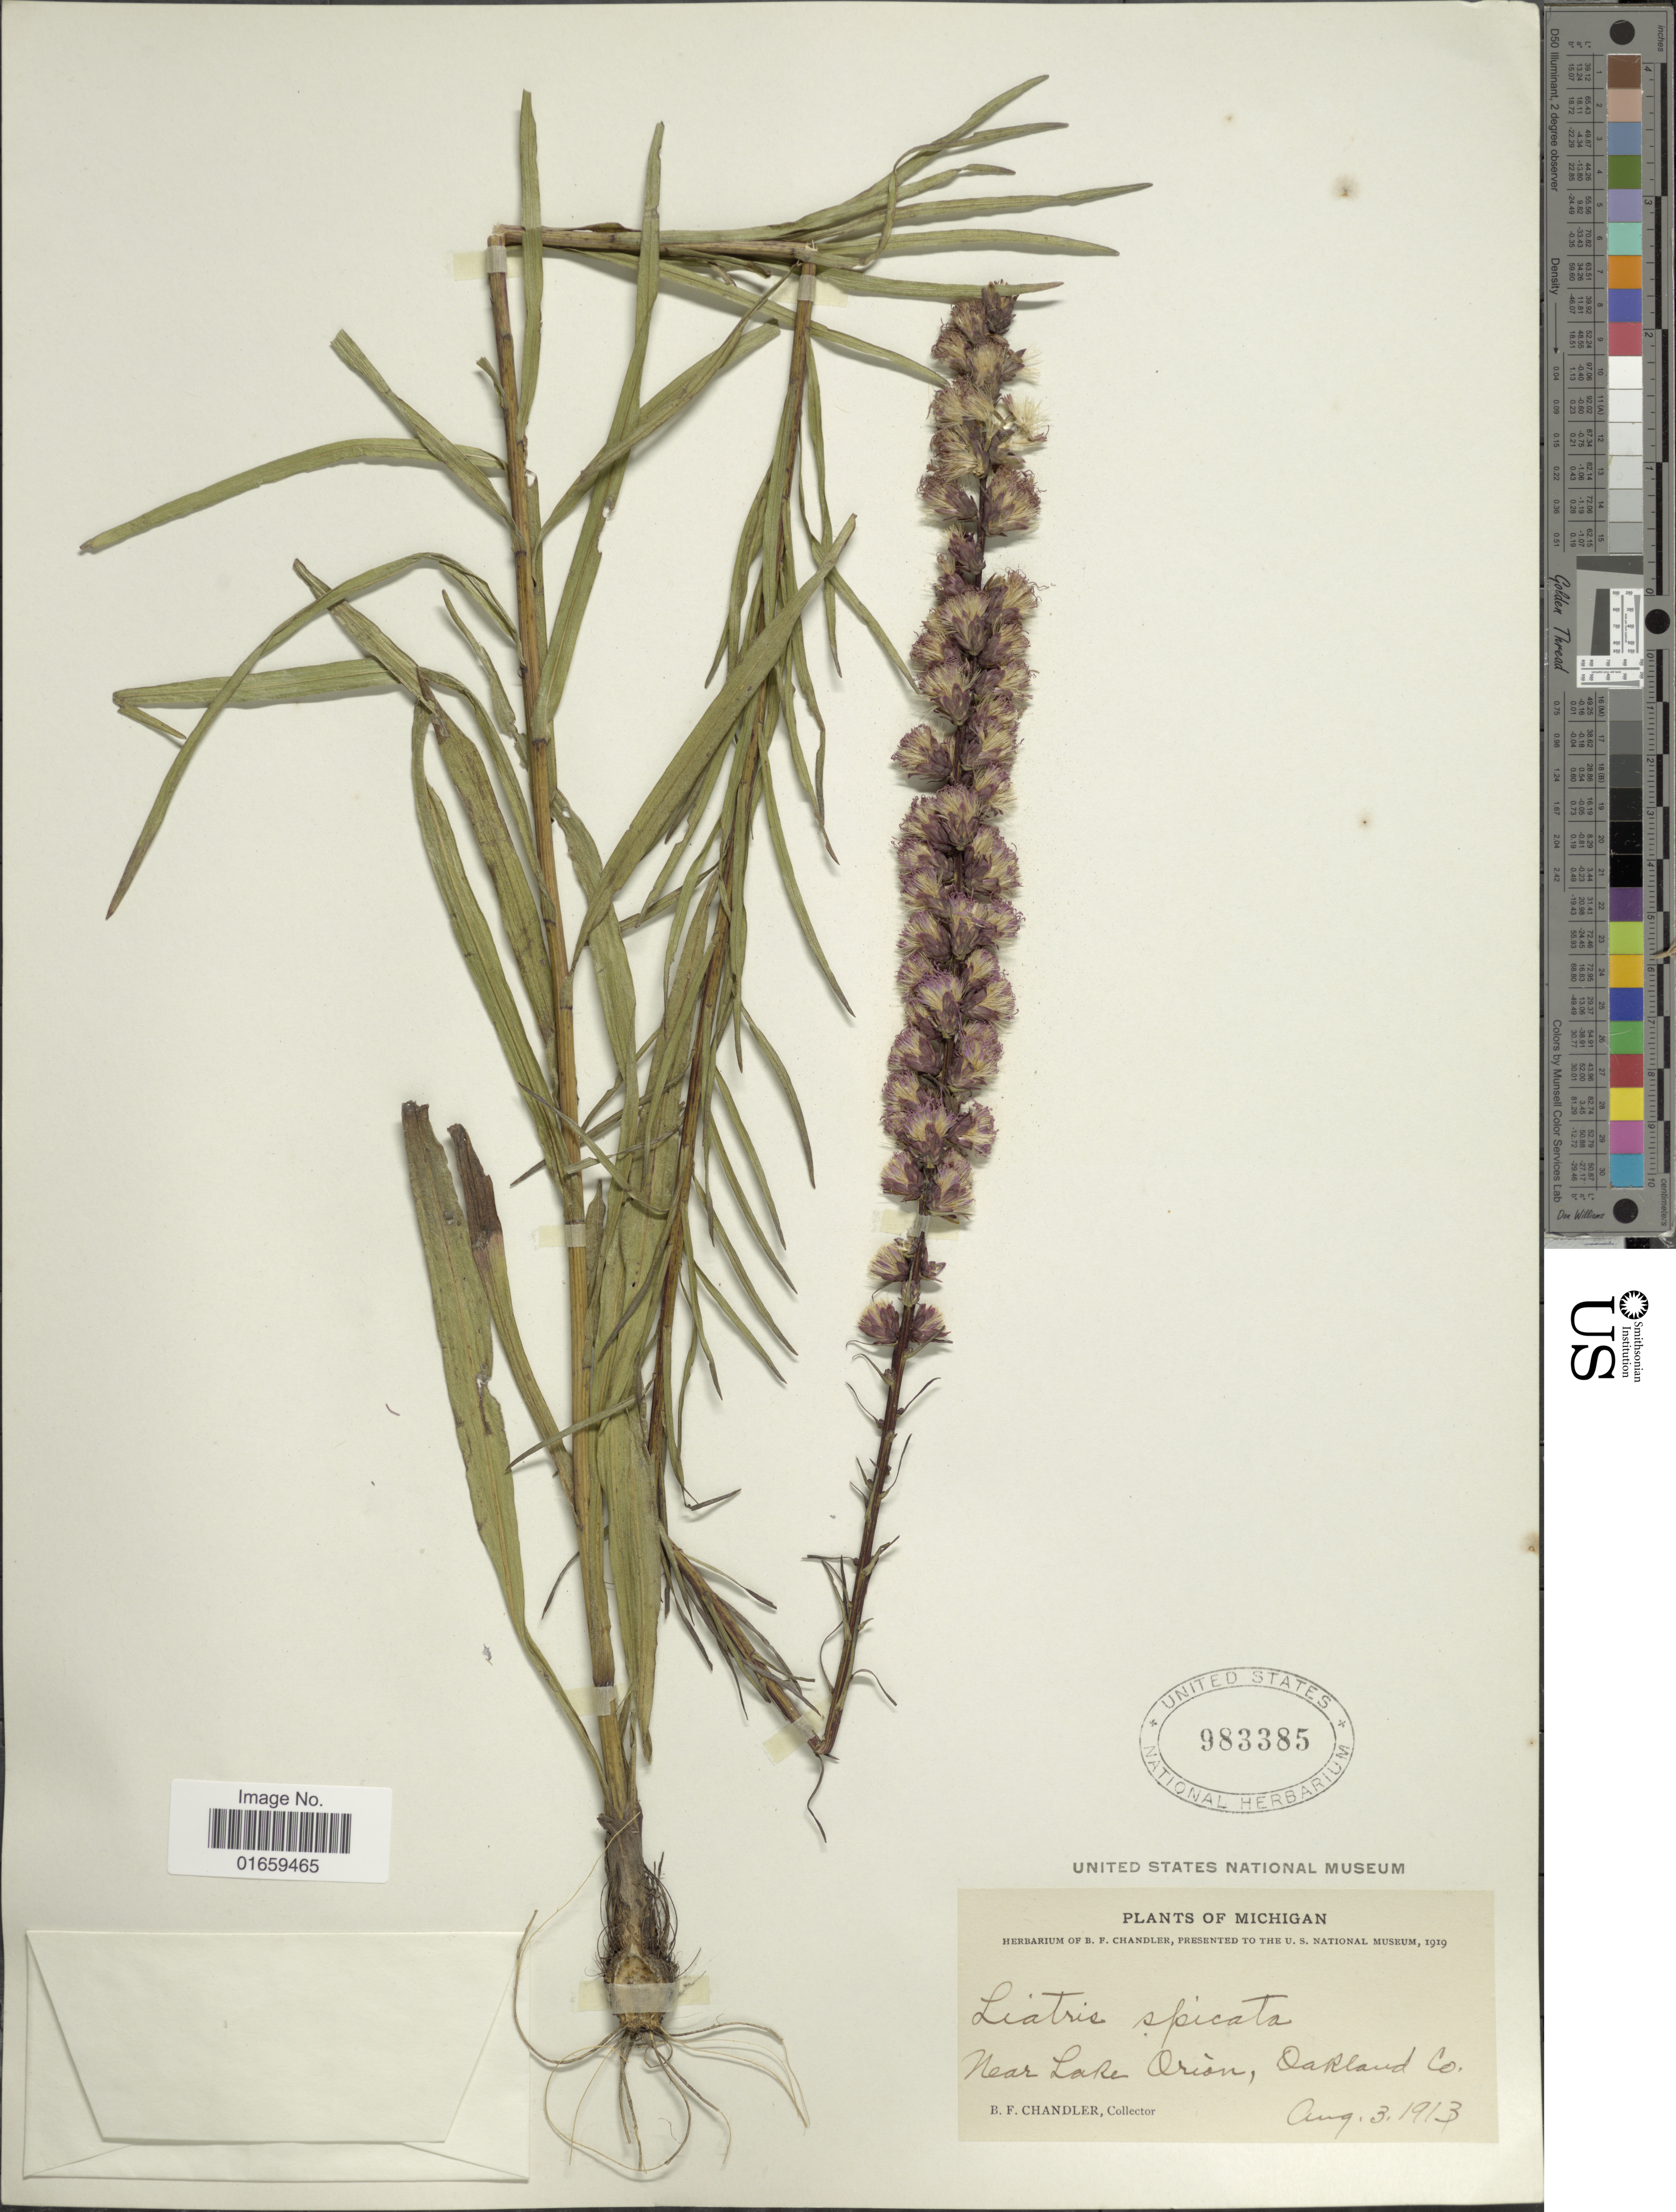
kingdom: Plantae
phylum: Tracheophyta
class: Magnoliopsida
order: Asterales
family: Asteraceae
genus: Liatris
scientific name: Liatris spicata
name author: (L.) Willd.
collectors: B. F. Chandler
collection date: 1913-08-03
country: United States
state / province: Michigan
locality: Near Lake Orion, Oakland Co,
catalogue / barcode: US 983385